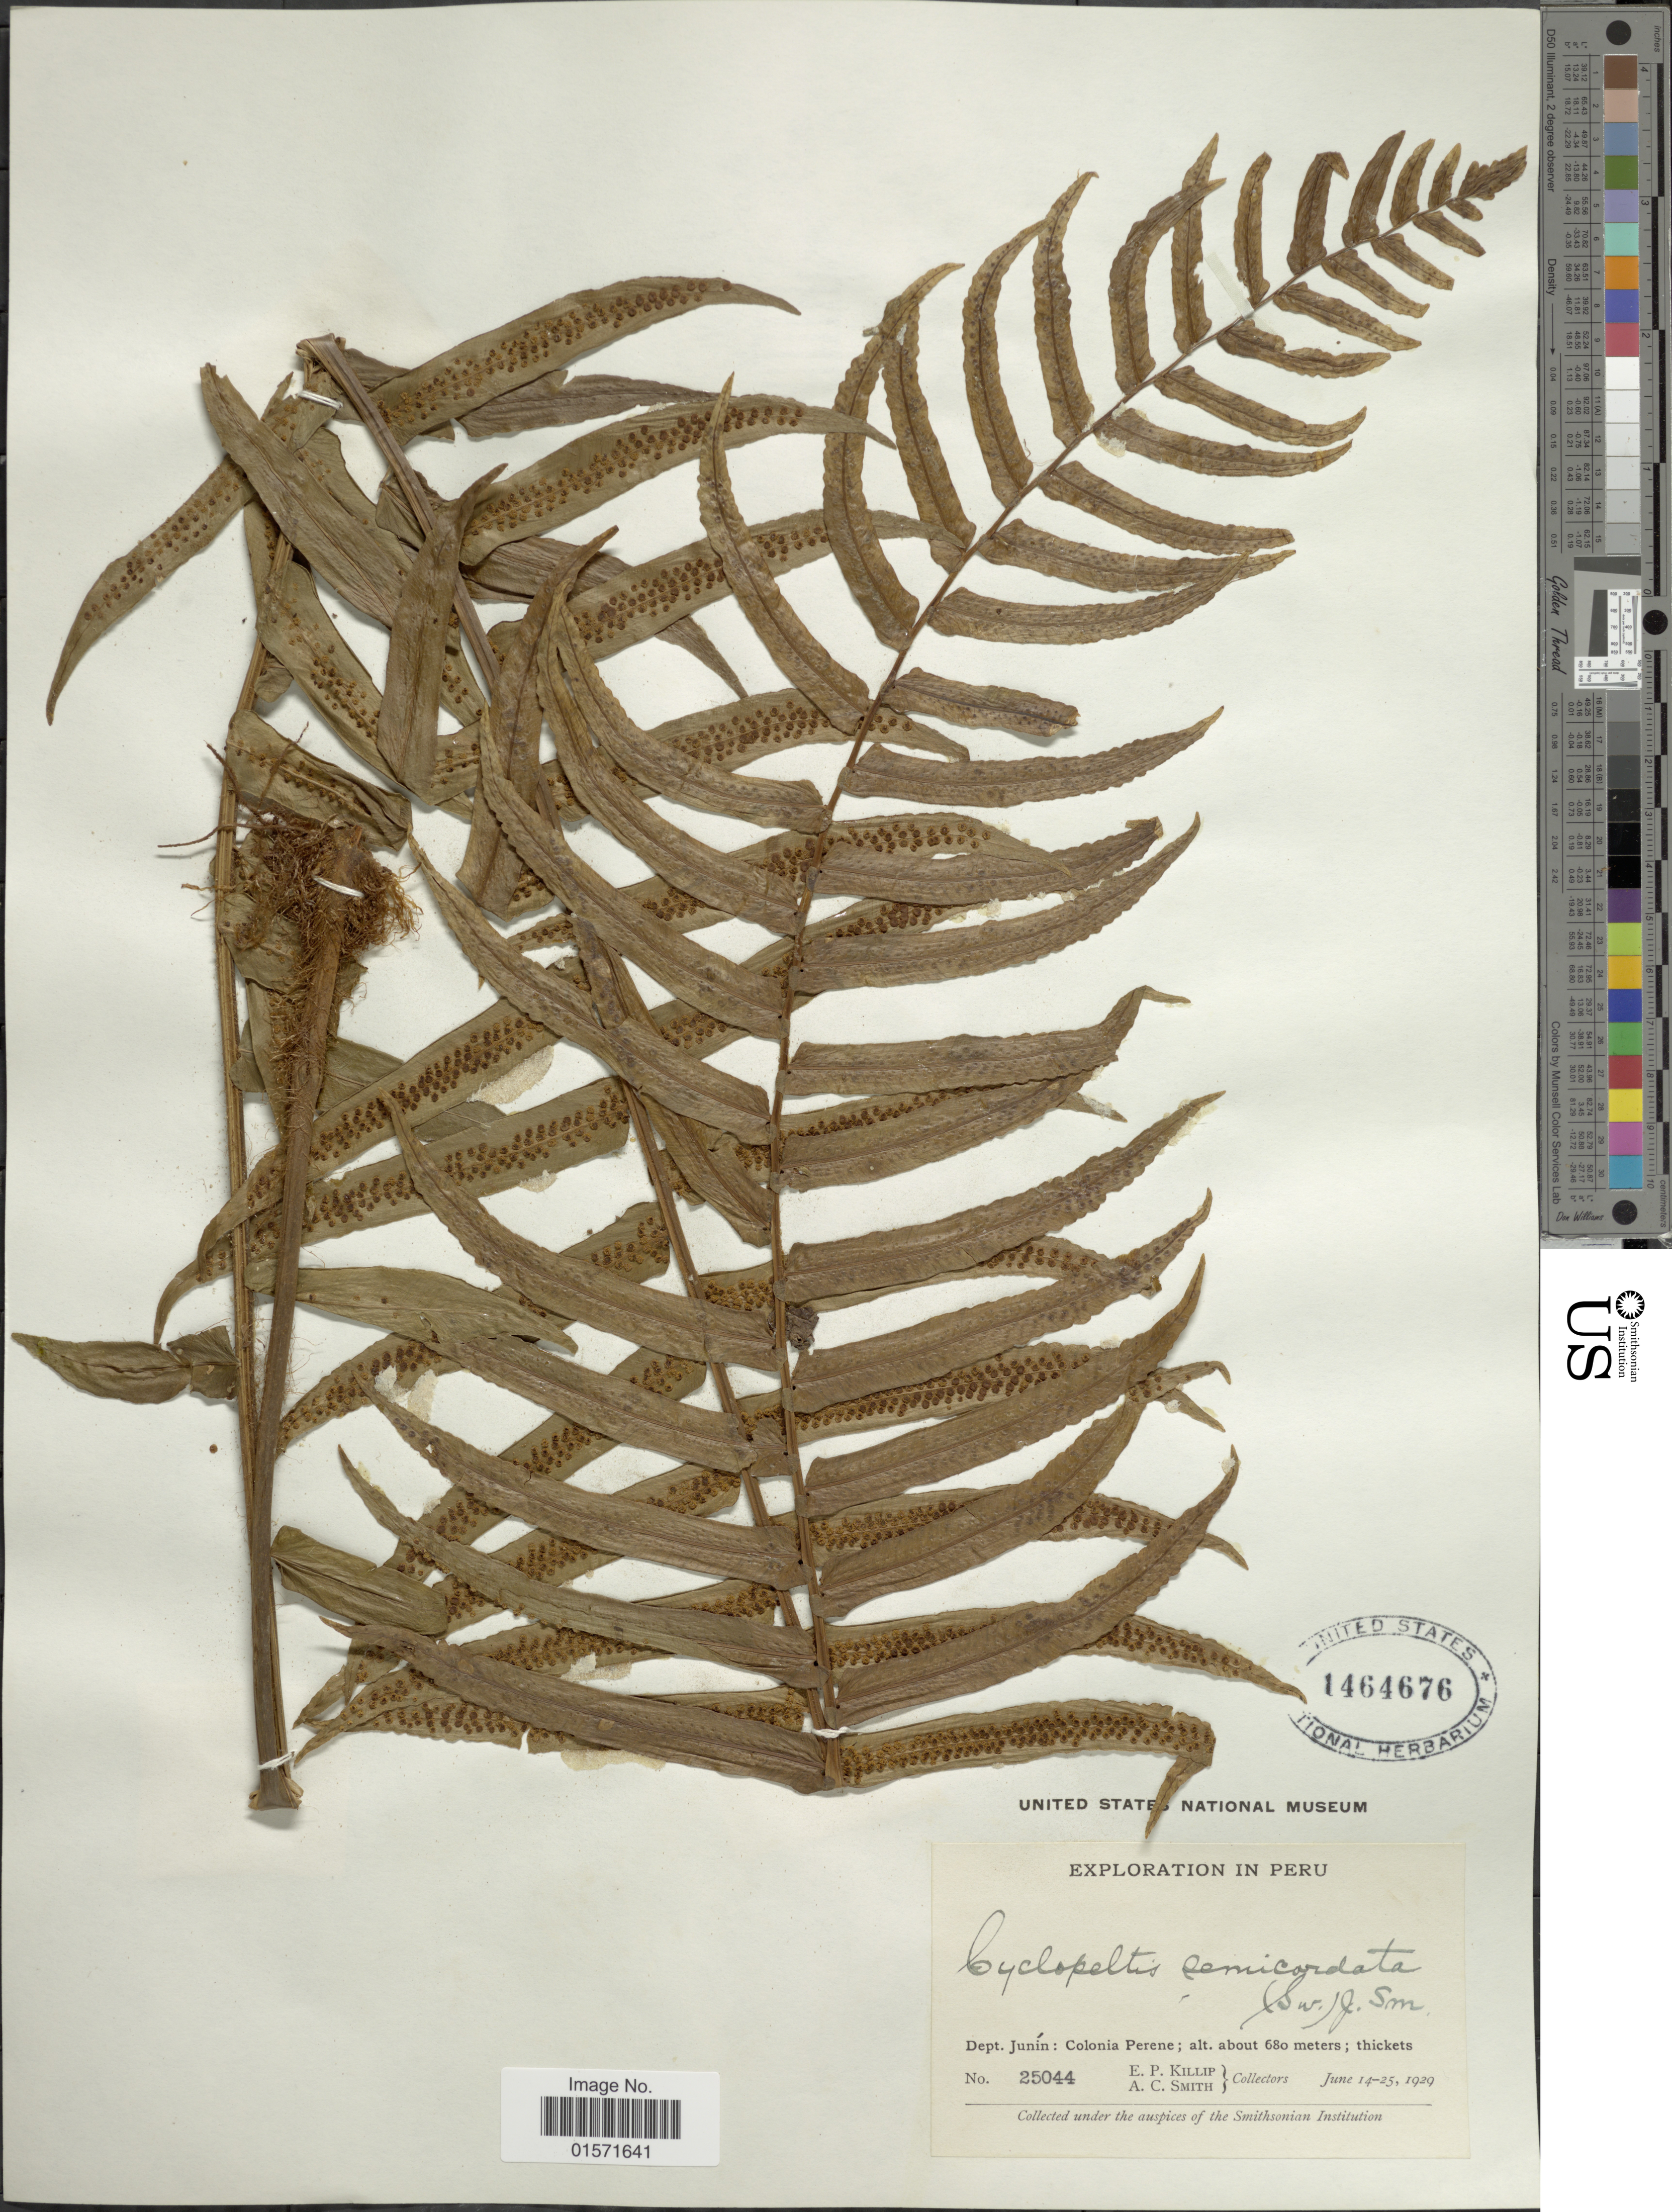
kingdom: Plantae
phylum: Tracheophyta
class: Polypodiopsida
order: Polypodiales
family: Lomariopsidaceae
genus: Cyclopeltis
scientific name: Cyclopeltis semicordata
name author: (Sw.) J. Sm.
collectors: E. P. Killip & A. C. Smith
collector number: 25044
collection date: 1929-06-14/1929-06-15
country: Peru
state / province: Junín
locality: Dept, Junin: Colonia Perence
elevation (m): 680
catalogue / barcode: US 1464676